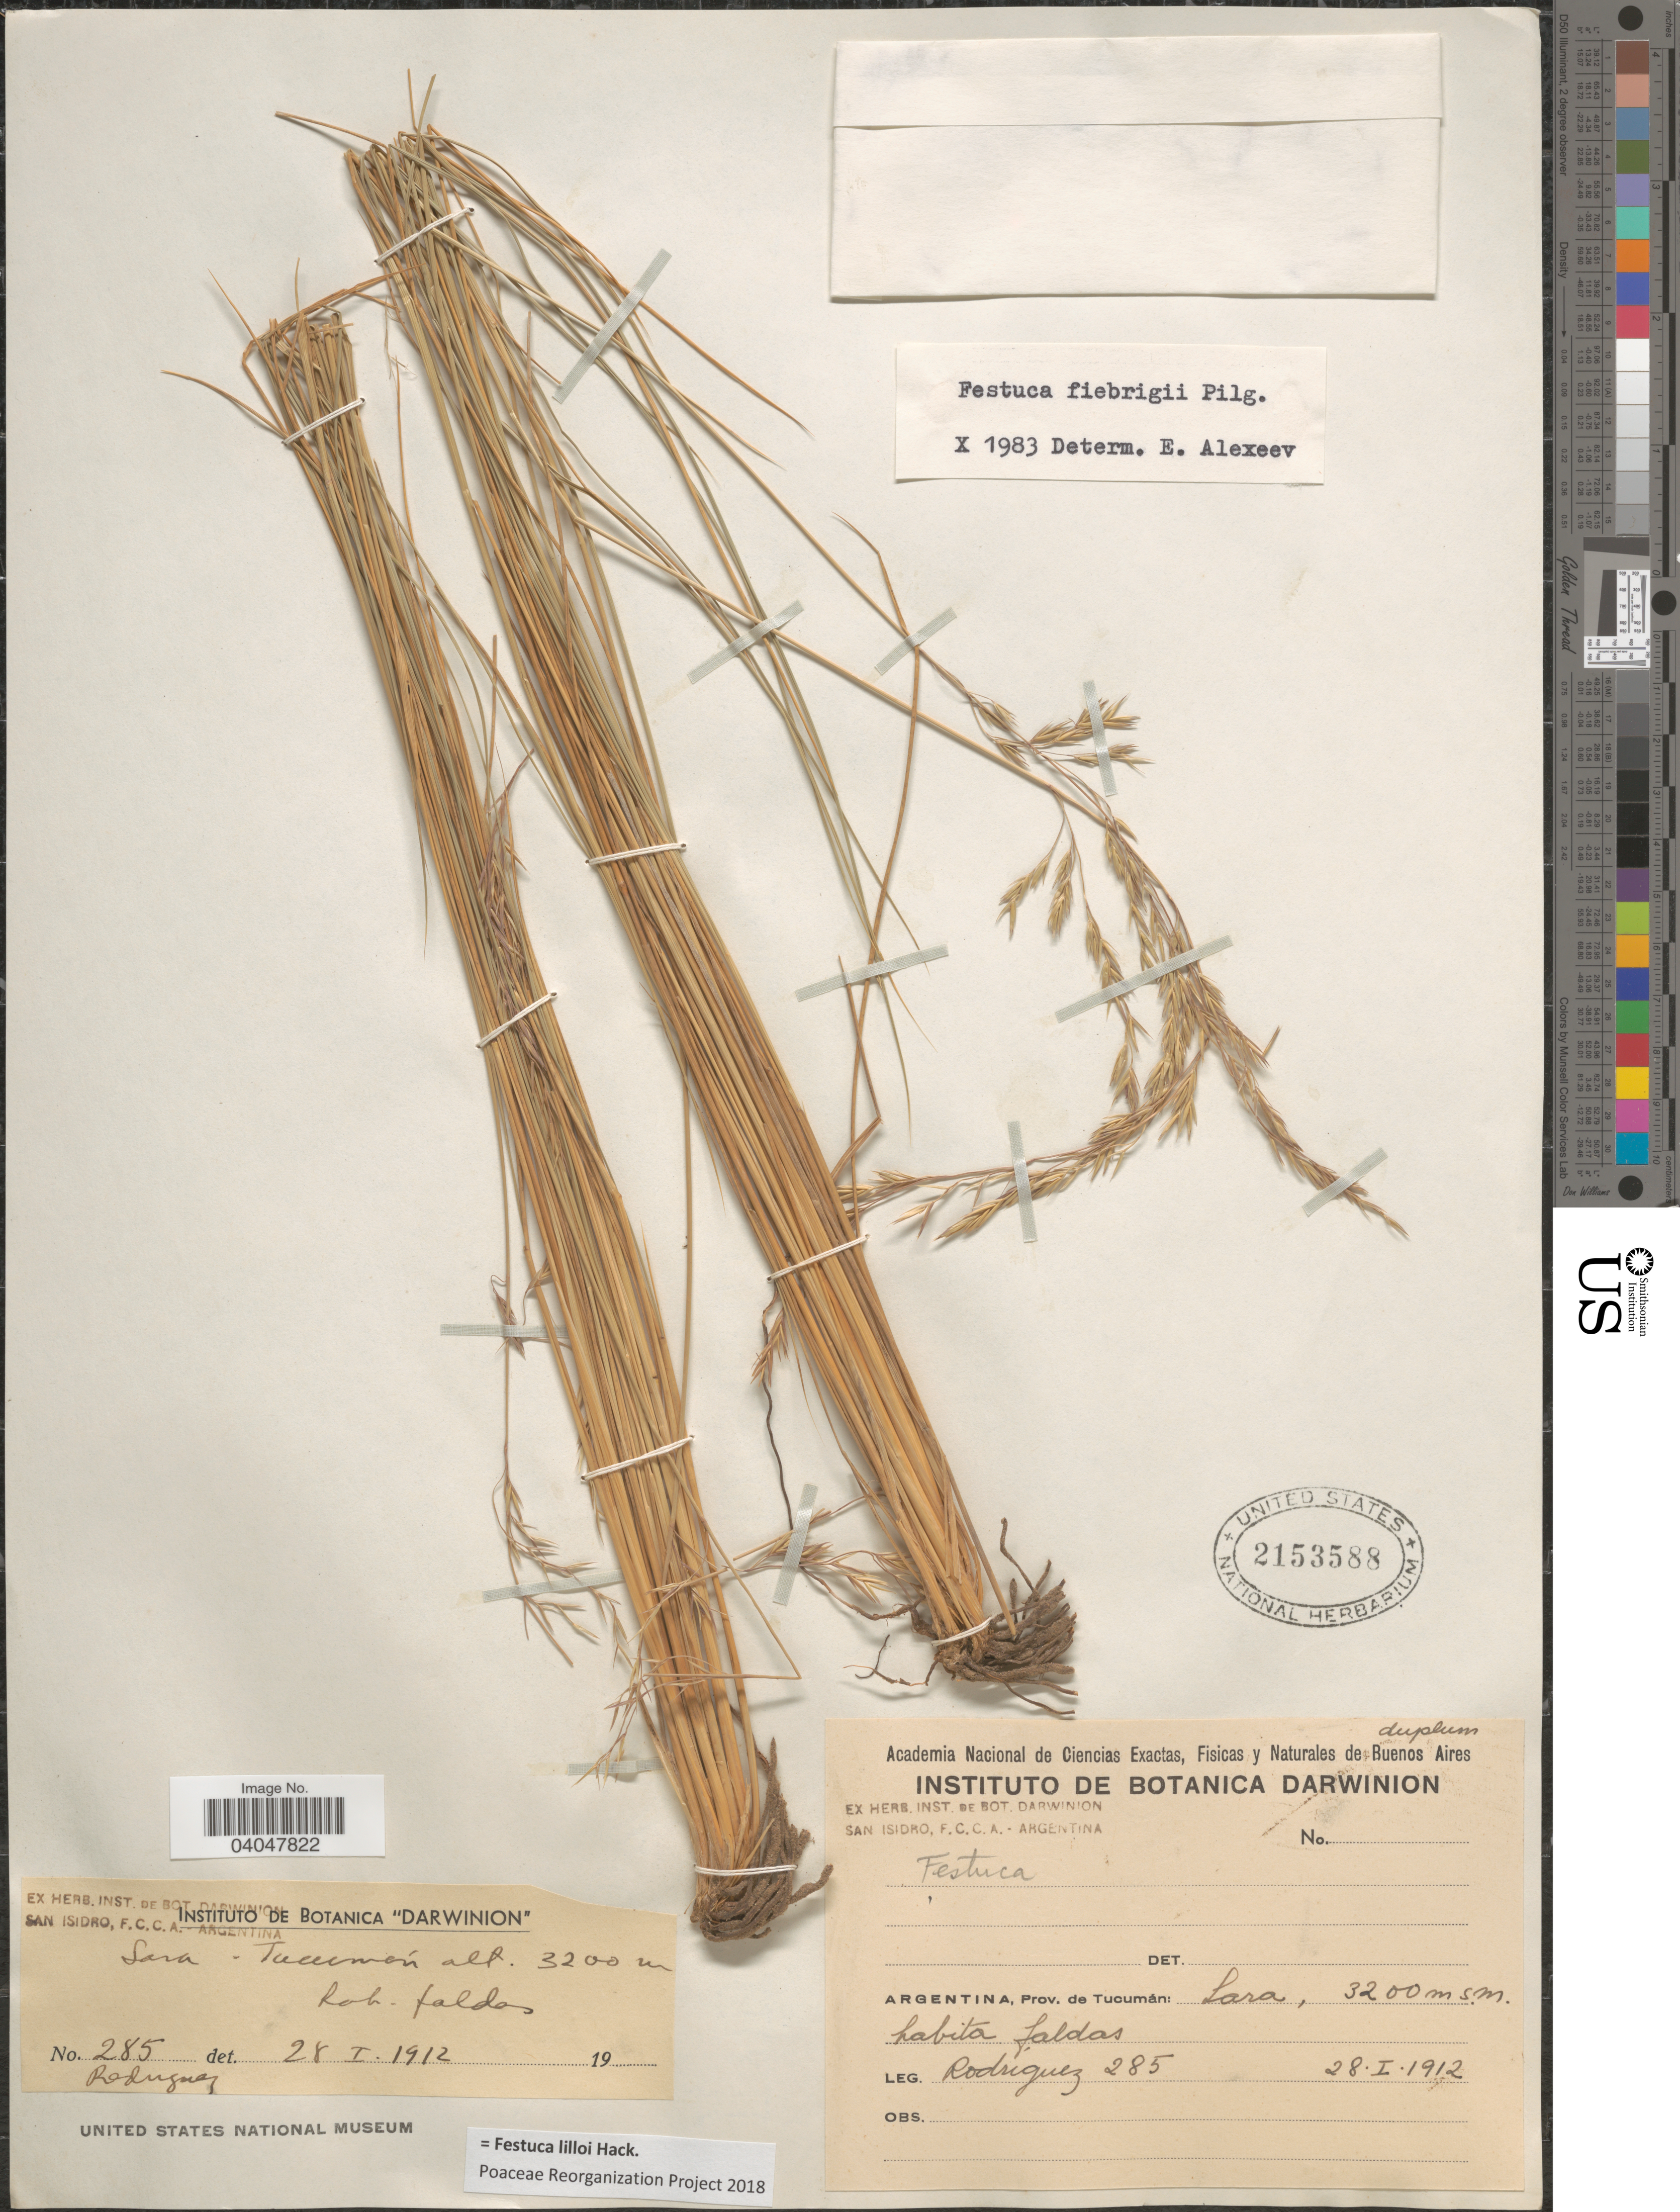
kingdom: Plantae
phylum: Tracheophyta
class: Liliopsida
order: Poales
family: Poaceae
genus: Festuca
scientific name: Festuca lilloi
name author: Hack. in Stuck.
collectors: Rodriguez, --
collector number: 285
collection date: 1912-01-28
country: Argentina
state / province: Tucuman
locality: Lara.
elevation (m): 3200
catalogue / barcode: US 2153588